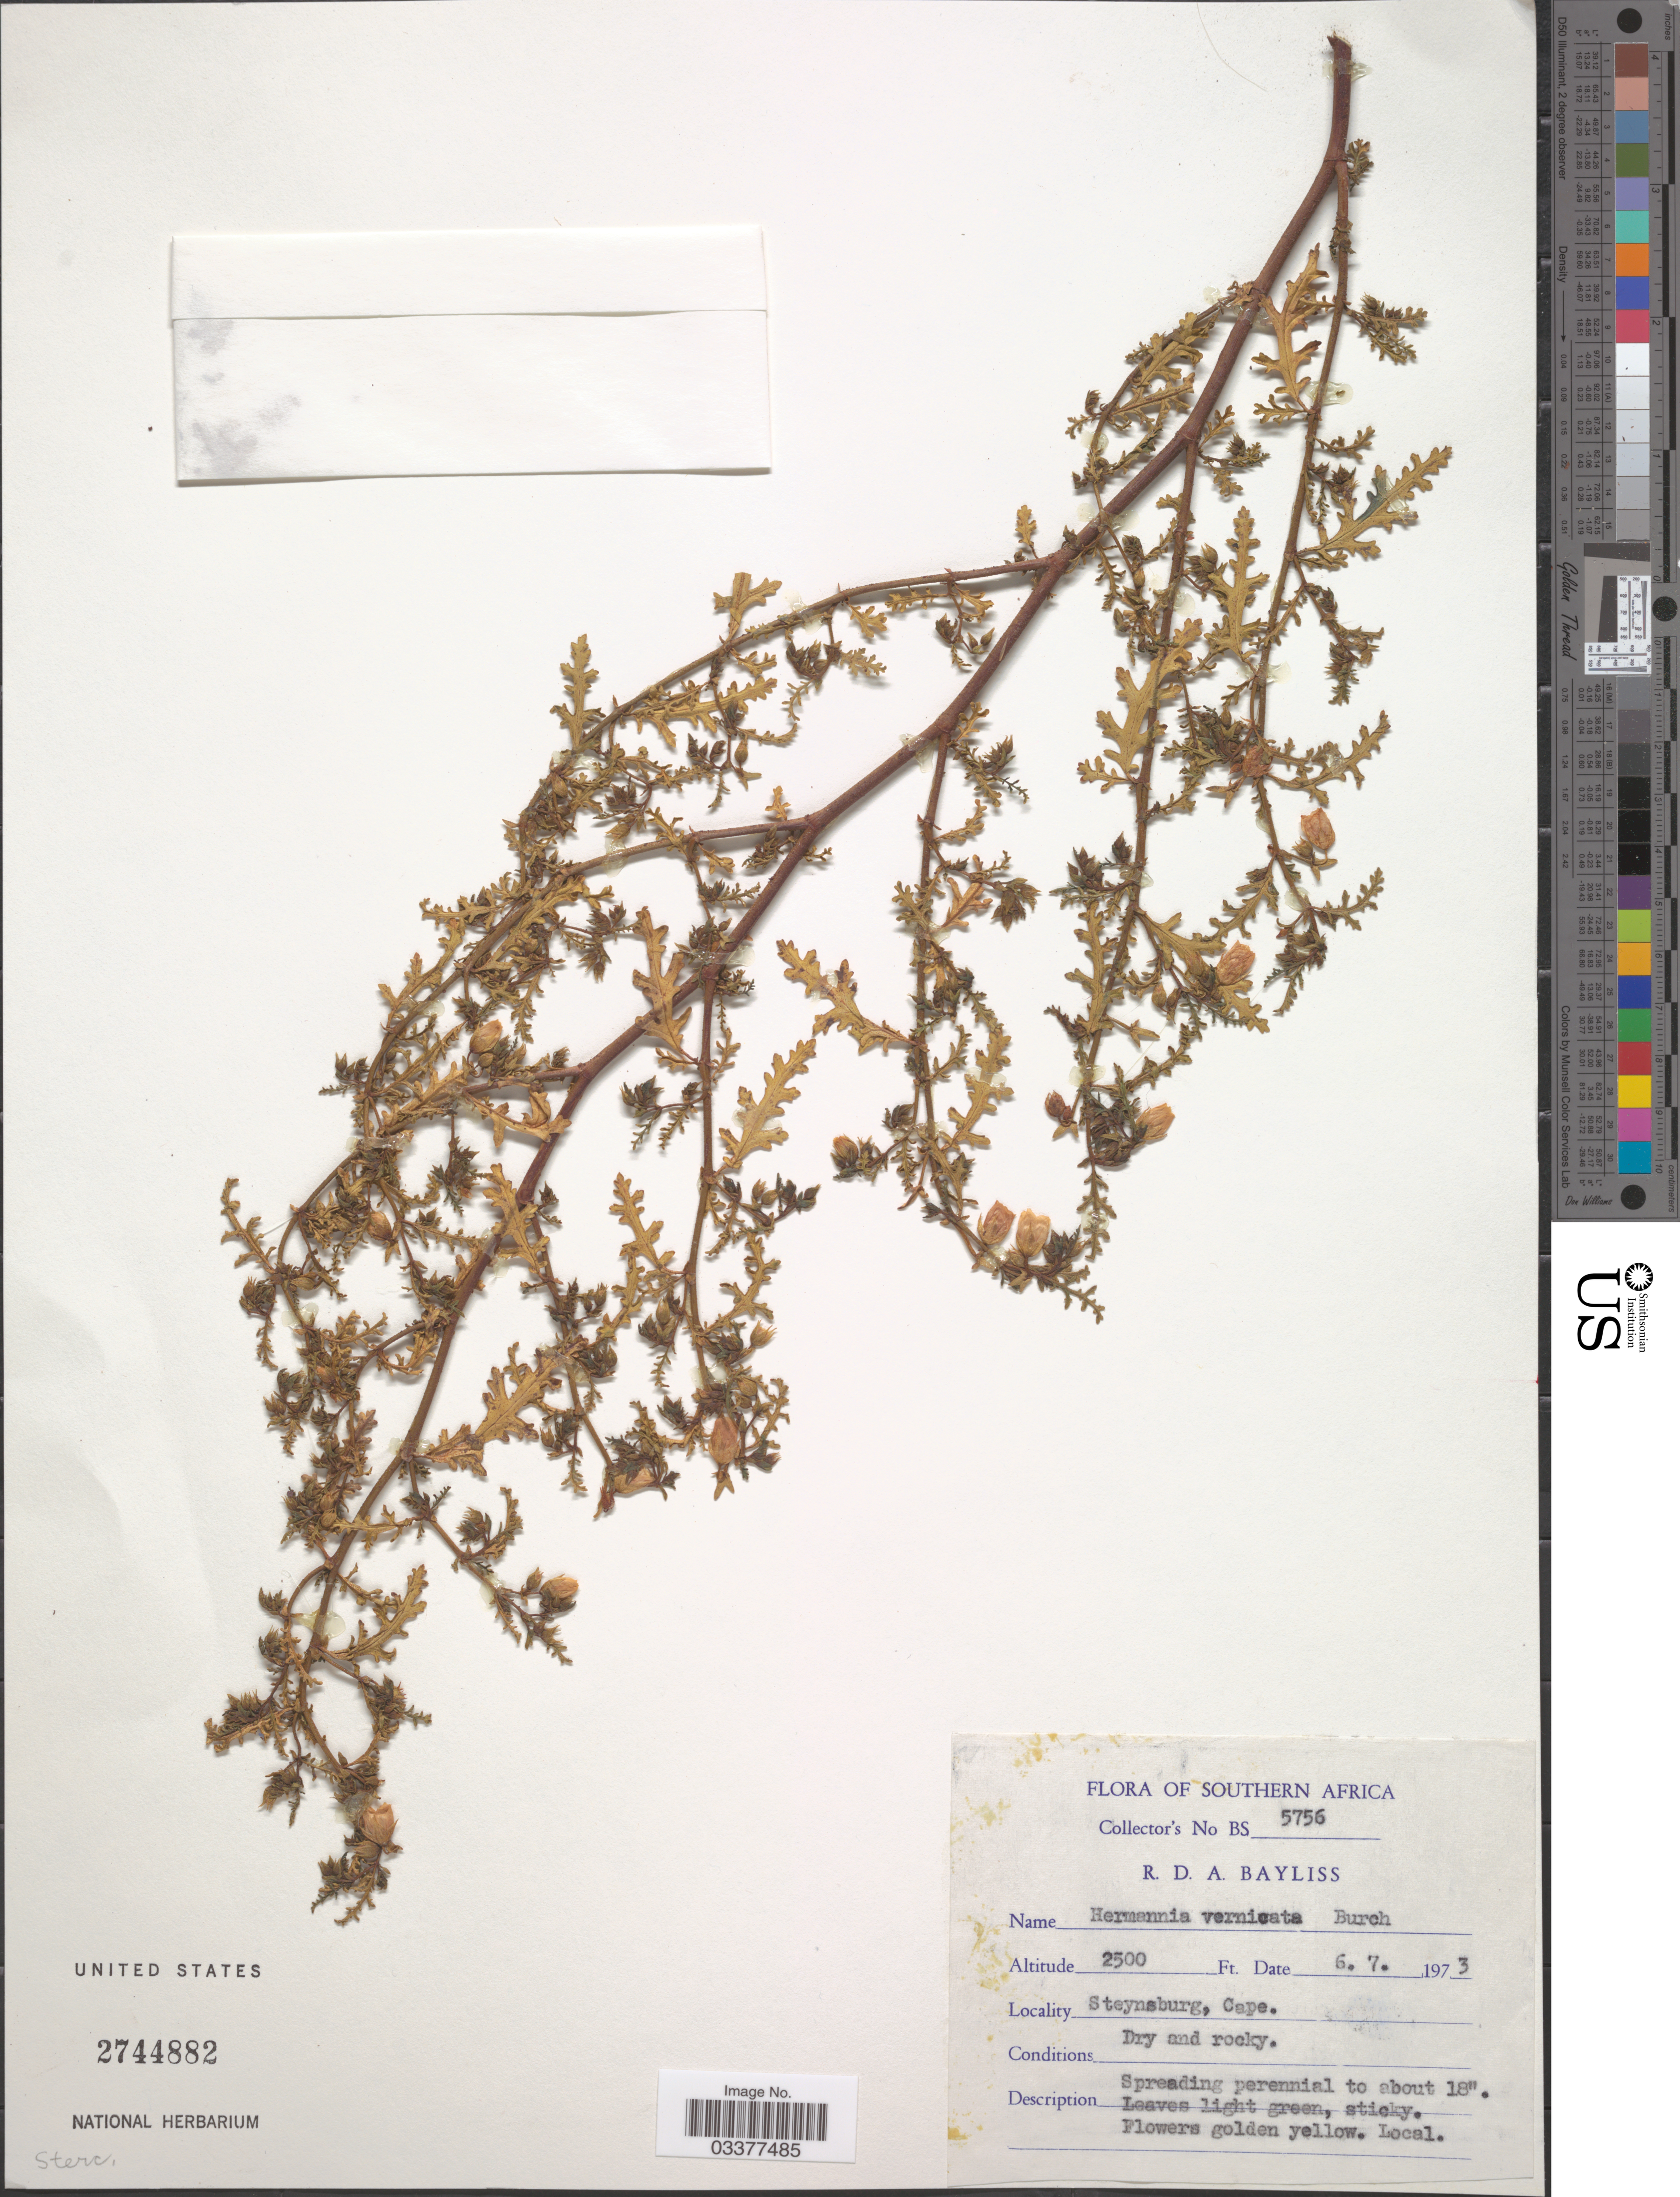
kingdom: Plantae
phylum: Tracheophyta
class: Magnoliopsida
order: Malvales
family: Malvaceae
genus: Hermannia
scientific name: Hermannia vernicata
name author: K. Schum.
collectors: R. Bayliss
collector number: BS 5756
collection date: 1973-07-06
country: South Africa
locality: Southern Africa. Steynsburg, Cape.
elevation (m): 762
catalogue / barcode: US 2744882